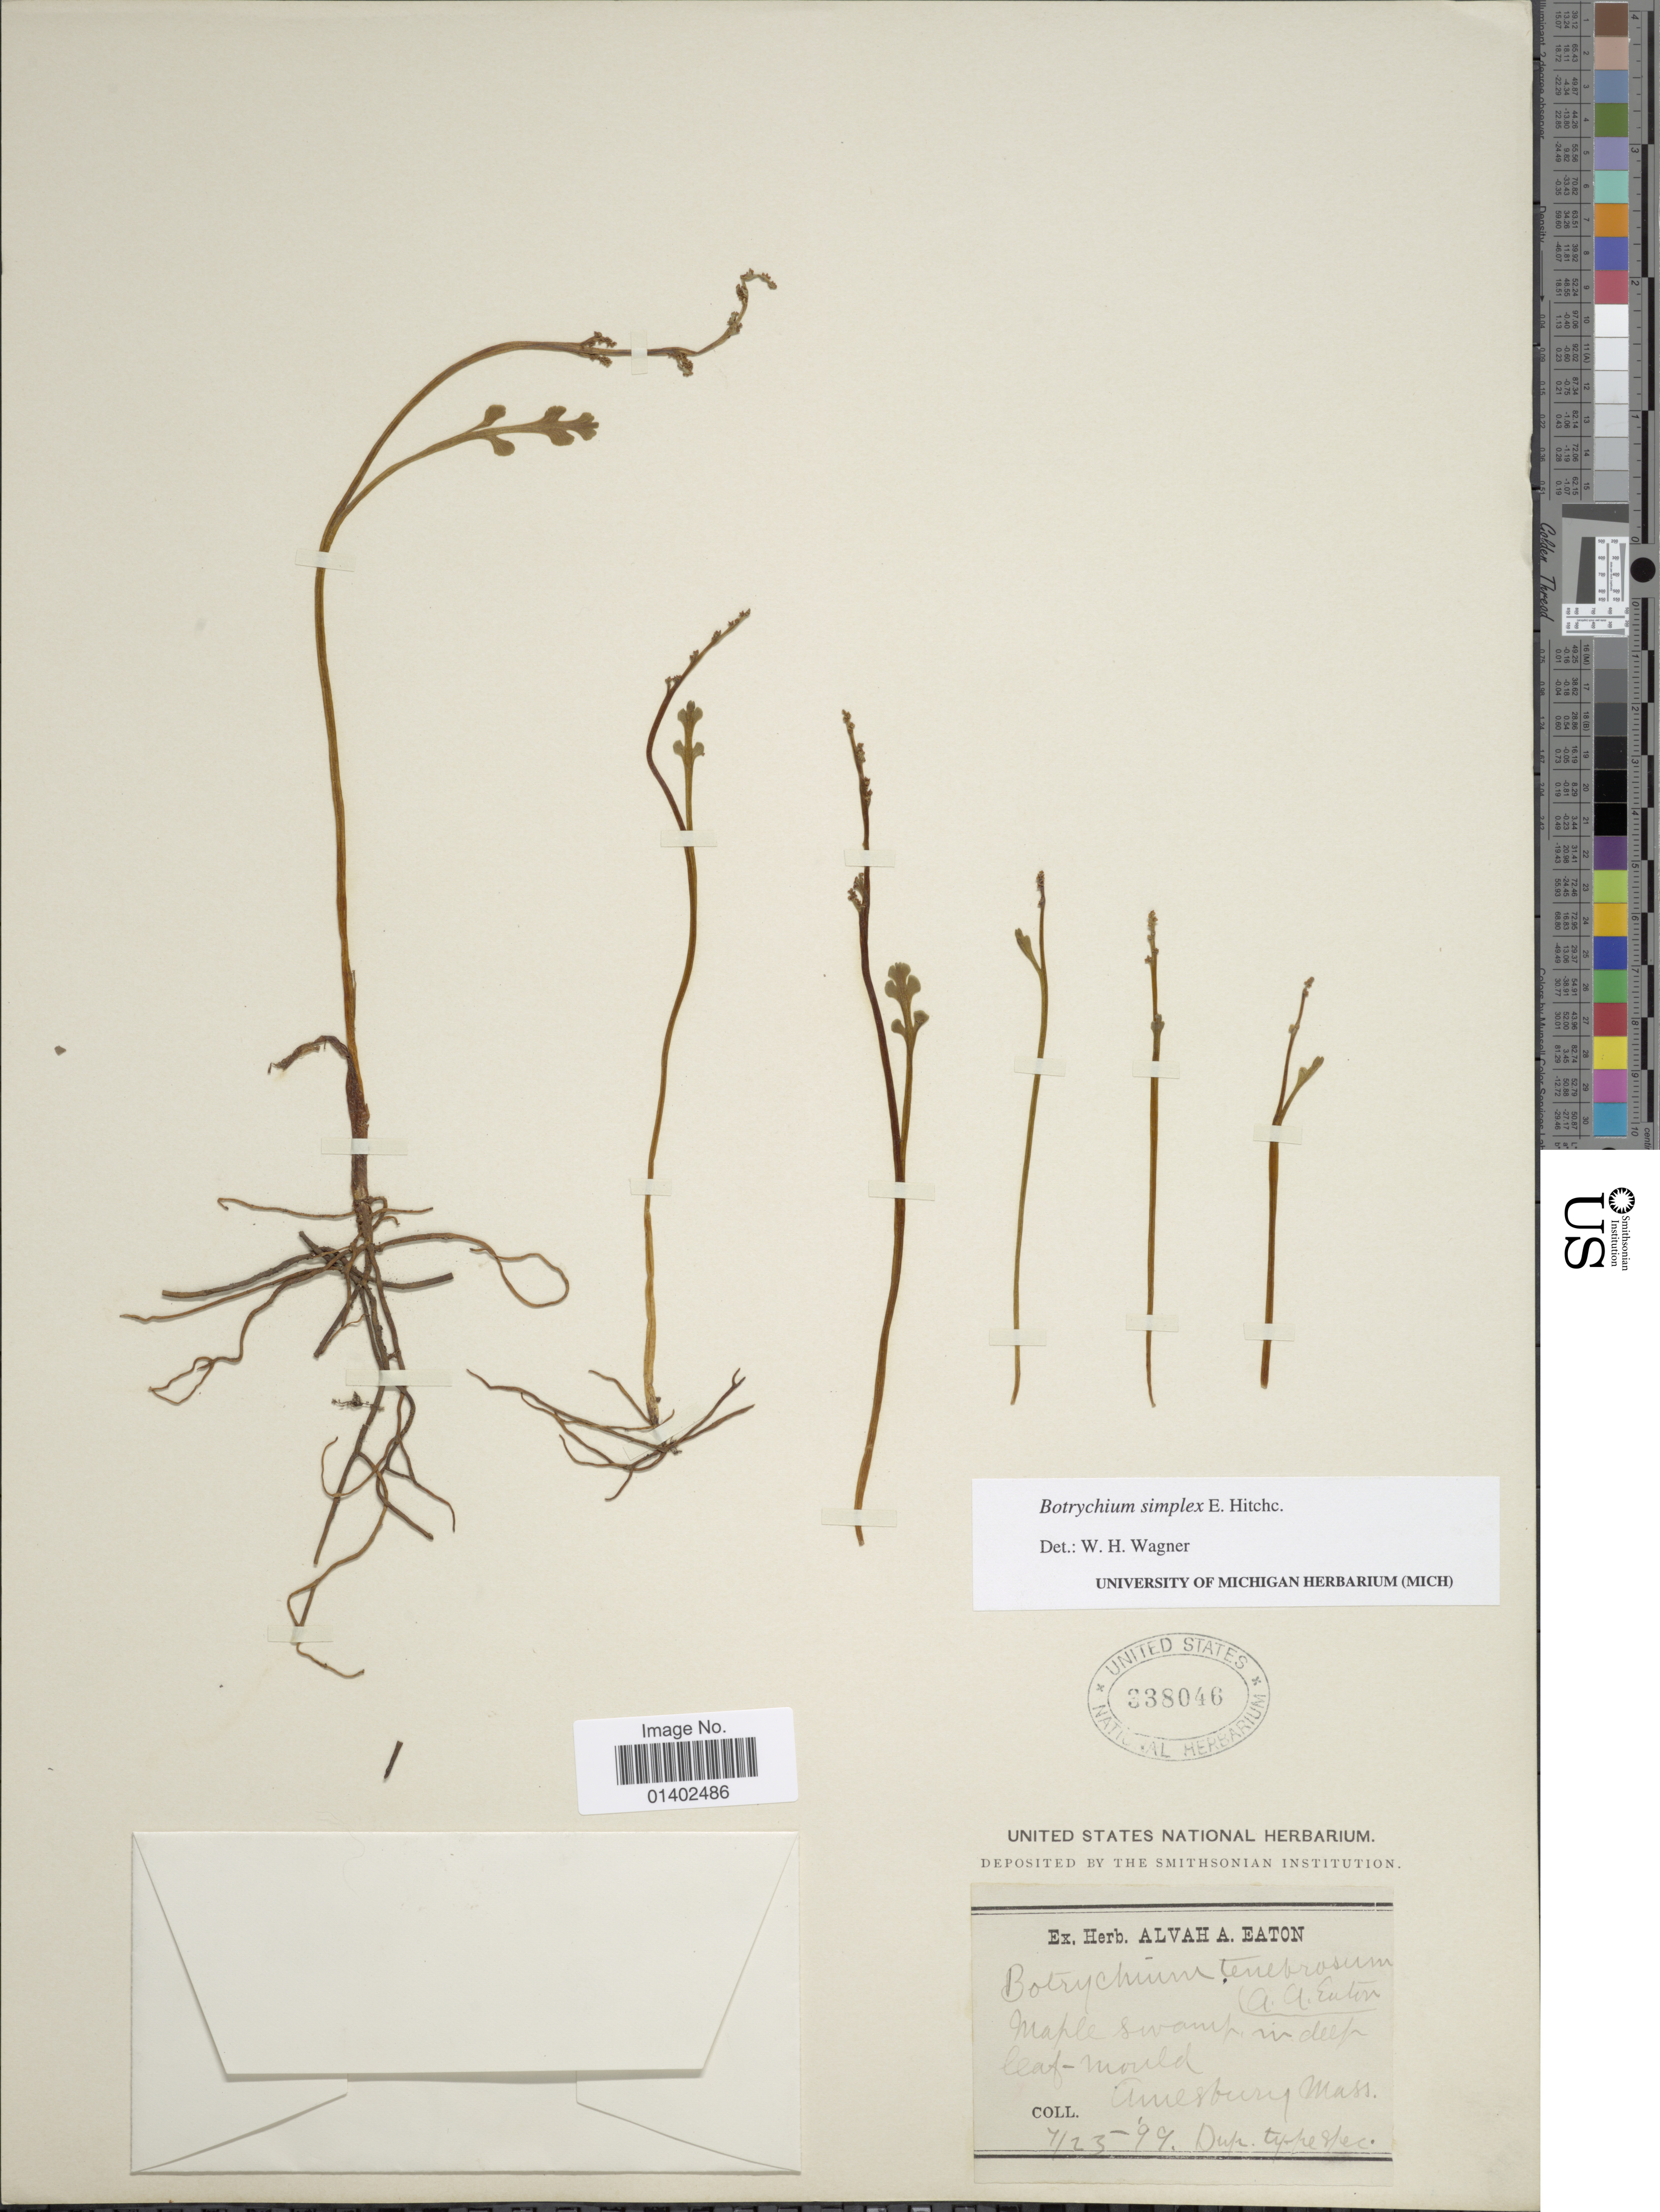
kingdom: Plantae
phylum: Tracheophyta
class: Polypodiopsida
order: Ophioglossales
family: Ophioglossaceae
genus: Botrychium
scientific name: Botrychium simplex var. tenebrosum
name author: (A.A. Eaton) R.T. Clausen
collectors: A. A. Eaton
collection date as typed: Transcribed d/m/y: 25/7/99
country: United States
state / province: Massachusetts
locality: Amesbury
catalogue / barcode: US 338046